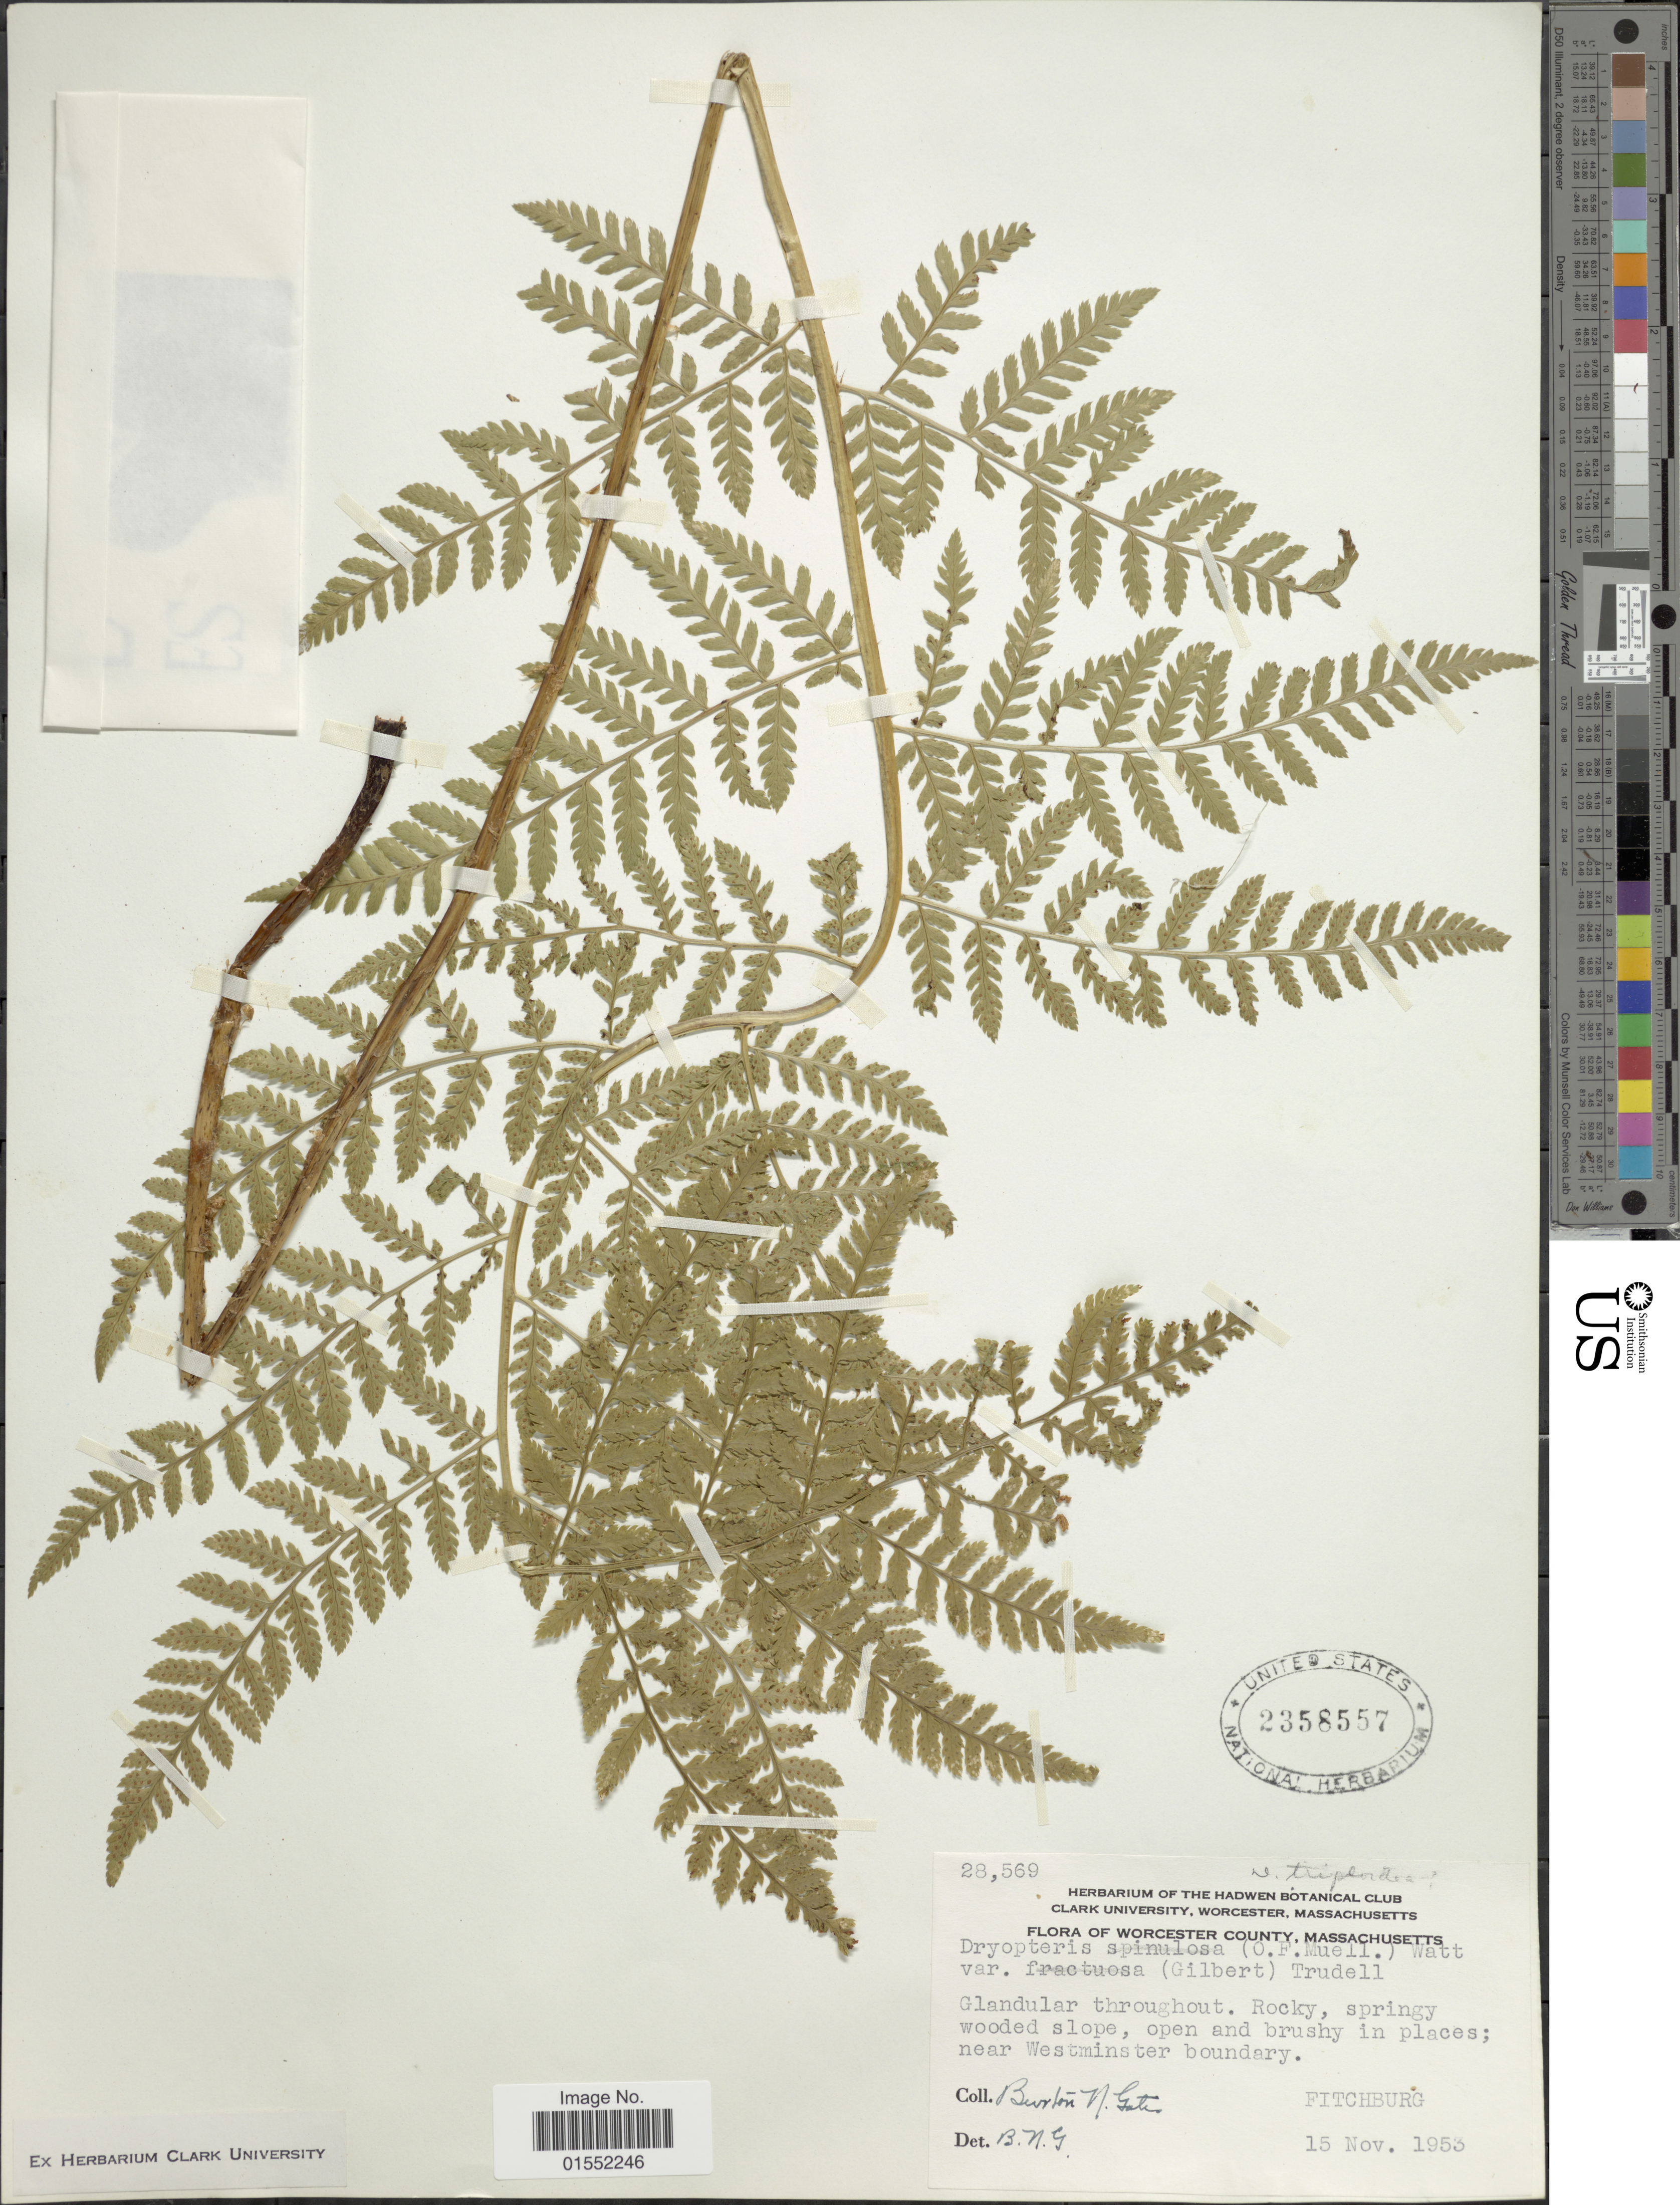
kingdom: Plantae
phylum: Tracheophyta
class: Polypodiopsida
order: Polypodiales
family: Dryopteridaceae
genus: Dryopteris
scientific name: Dryopteris x triploidea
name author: Wherry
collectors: B. N. Gates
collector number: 28569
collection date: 1953-11-15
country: United States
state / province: Massachusetts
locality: Worcester County, Glandular throughout. Rocky, springy wooded slope, open and brushy in places; near Westminster boundary, Fitchburg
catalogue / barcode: US 2358557